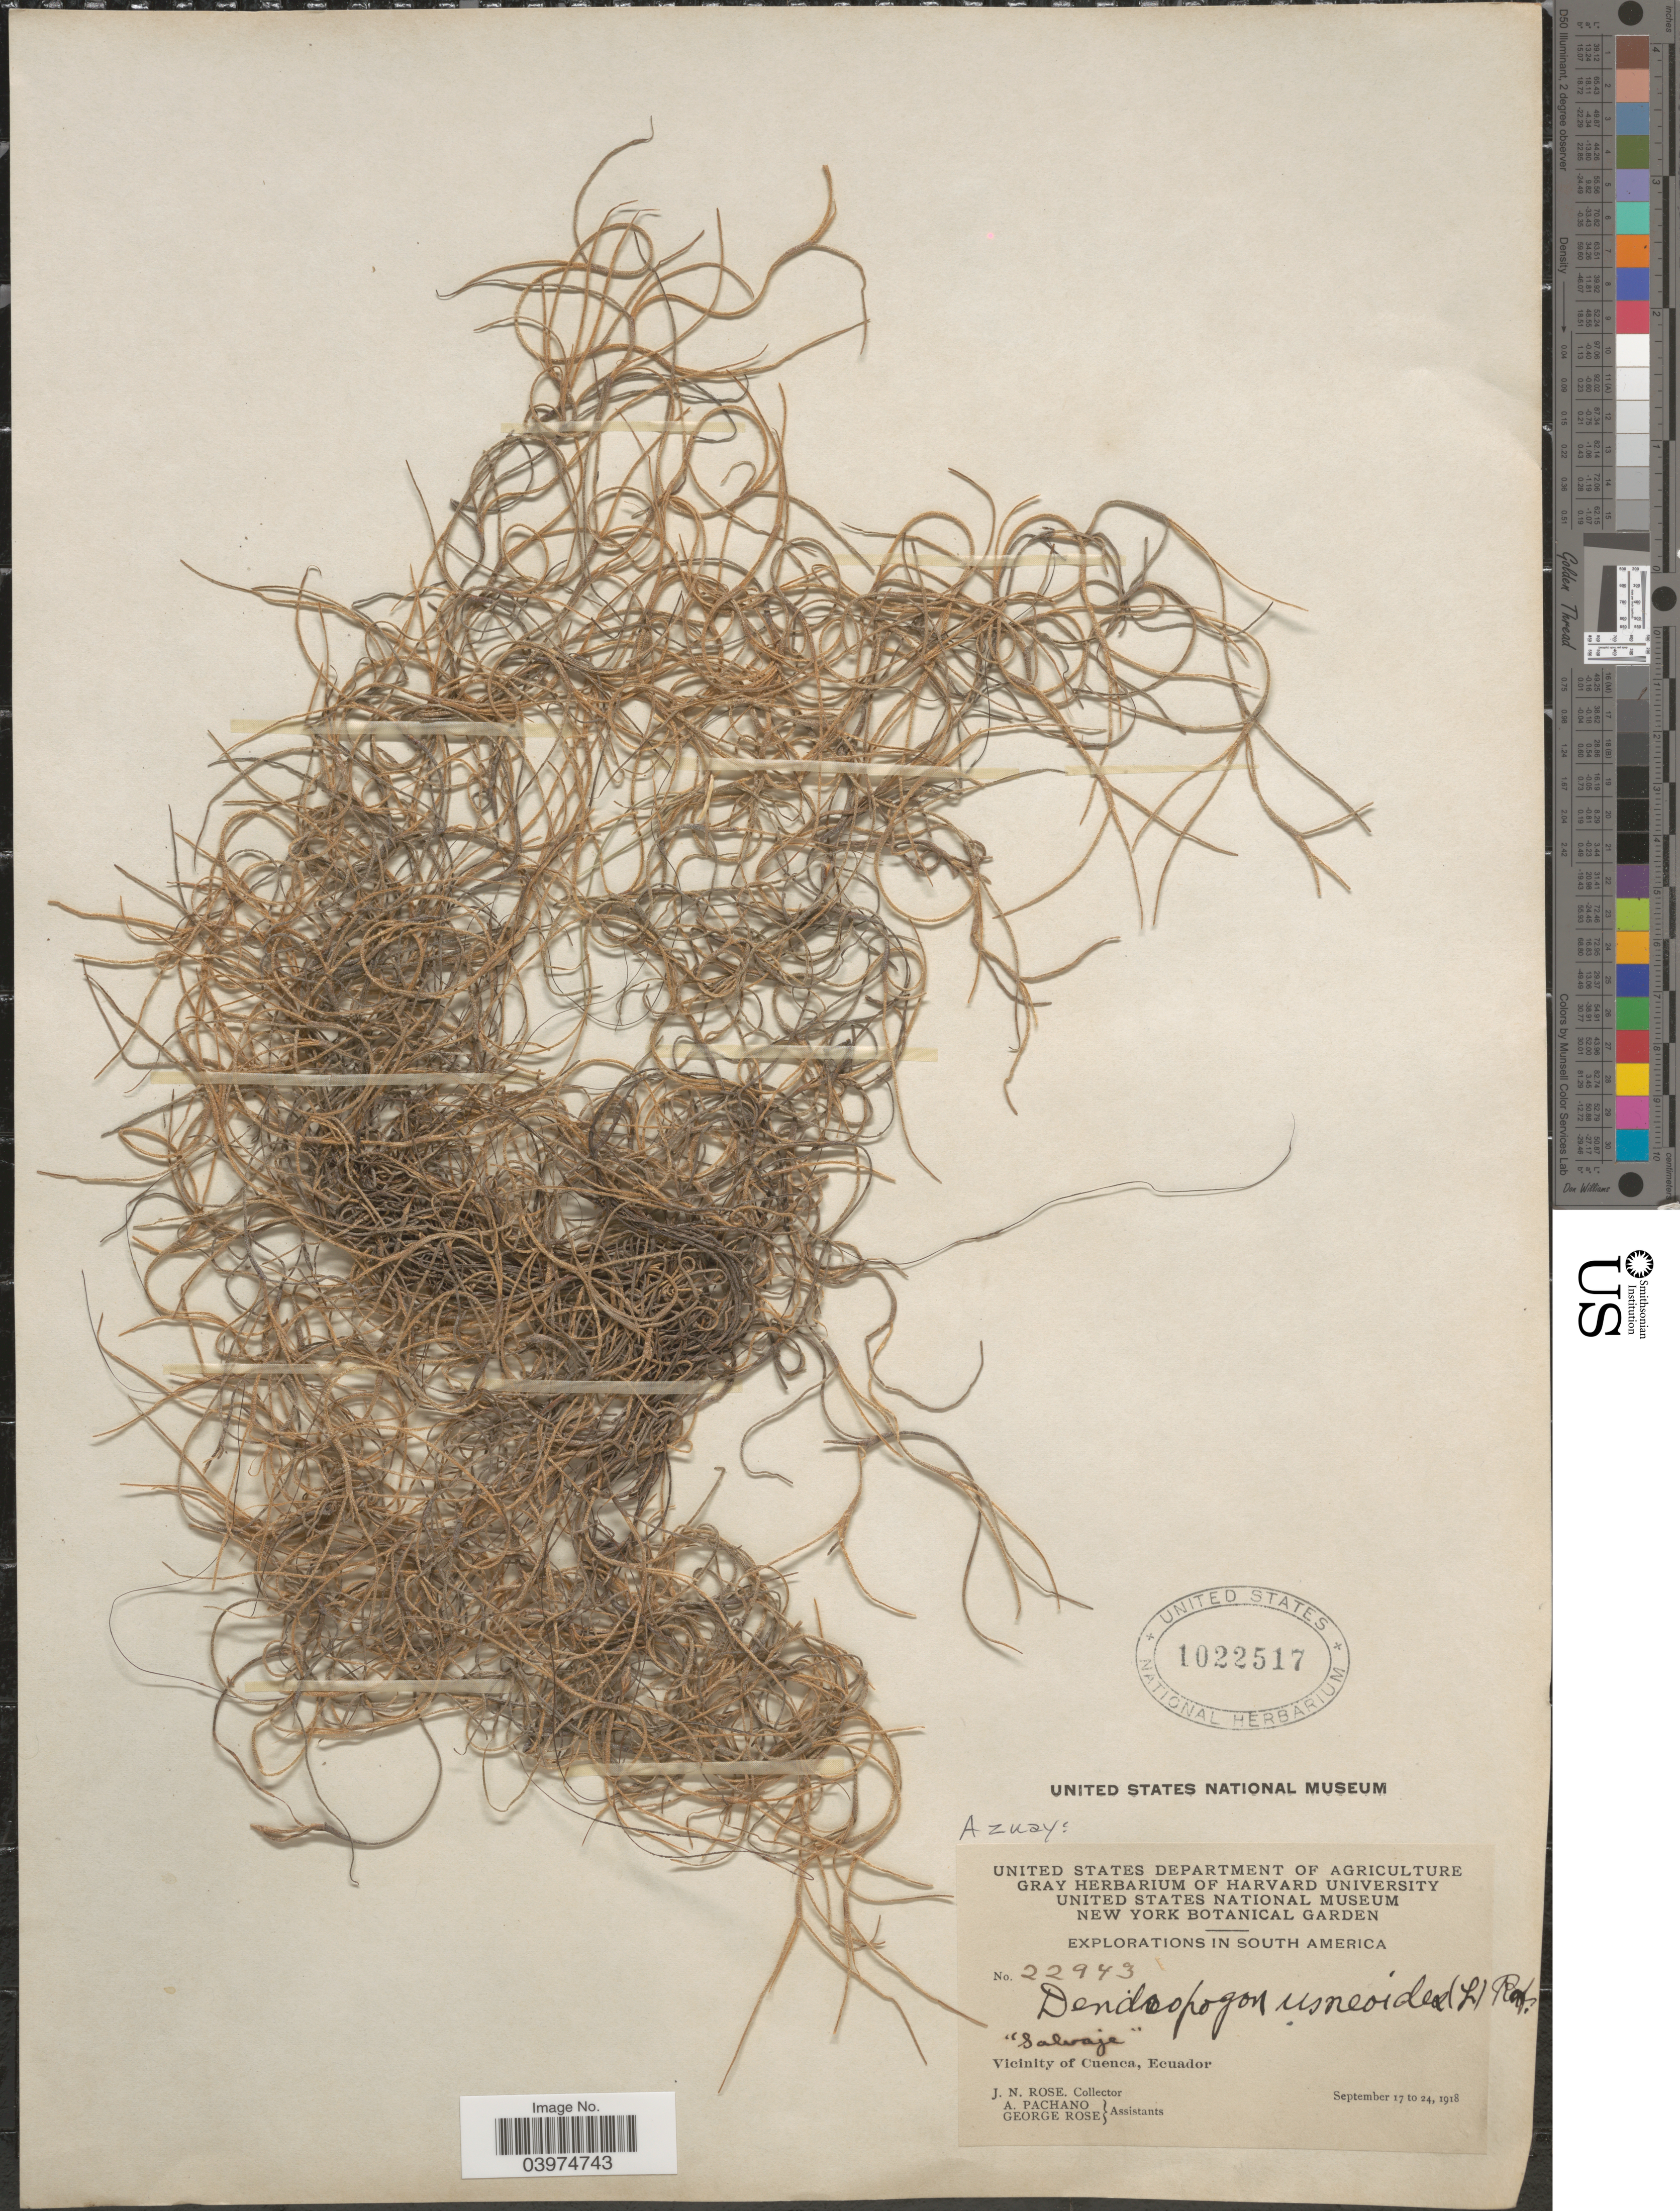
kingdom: Plantae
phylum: Tracheophyta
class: Liliopsida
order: Poales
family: Bromeliaceae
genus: Tillandsia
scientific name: Tillandsia usneoides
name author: (L.) L.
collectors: J. N. Rose, A. Pachano & G. Rose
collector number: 22943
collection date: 1918-09-17/1918-09-24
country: Ecuador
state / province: Azuay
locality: Explorations in South America. Vicinity of Cuenca.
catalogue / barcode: US 1022517